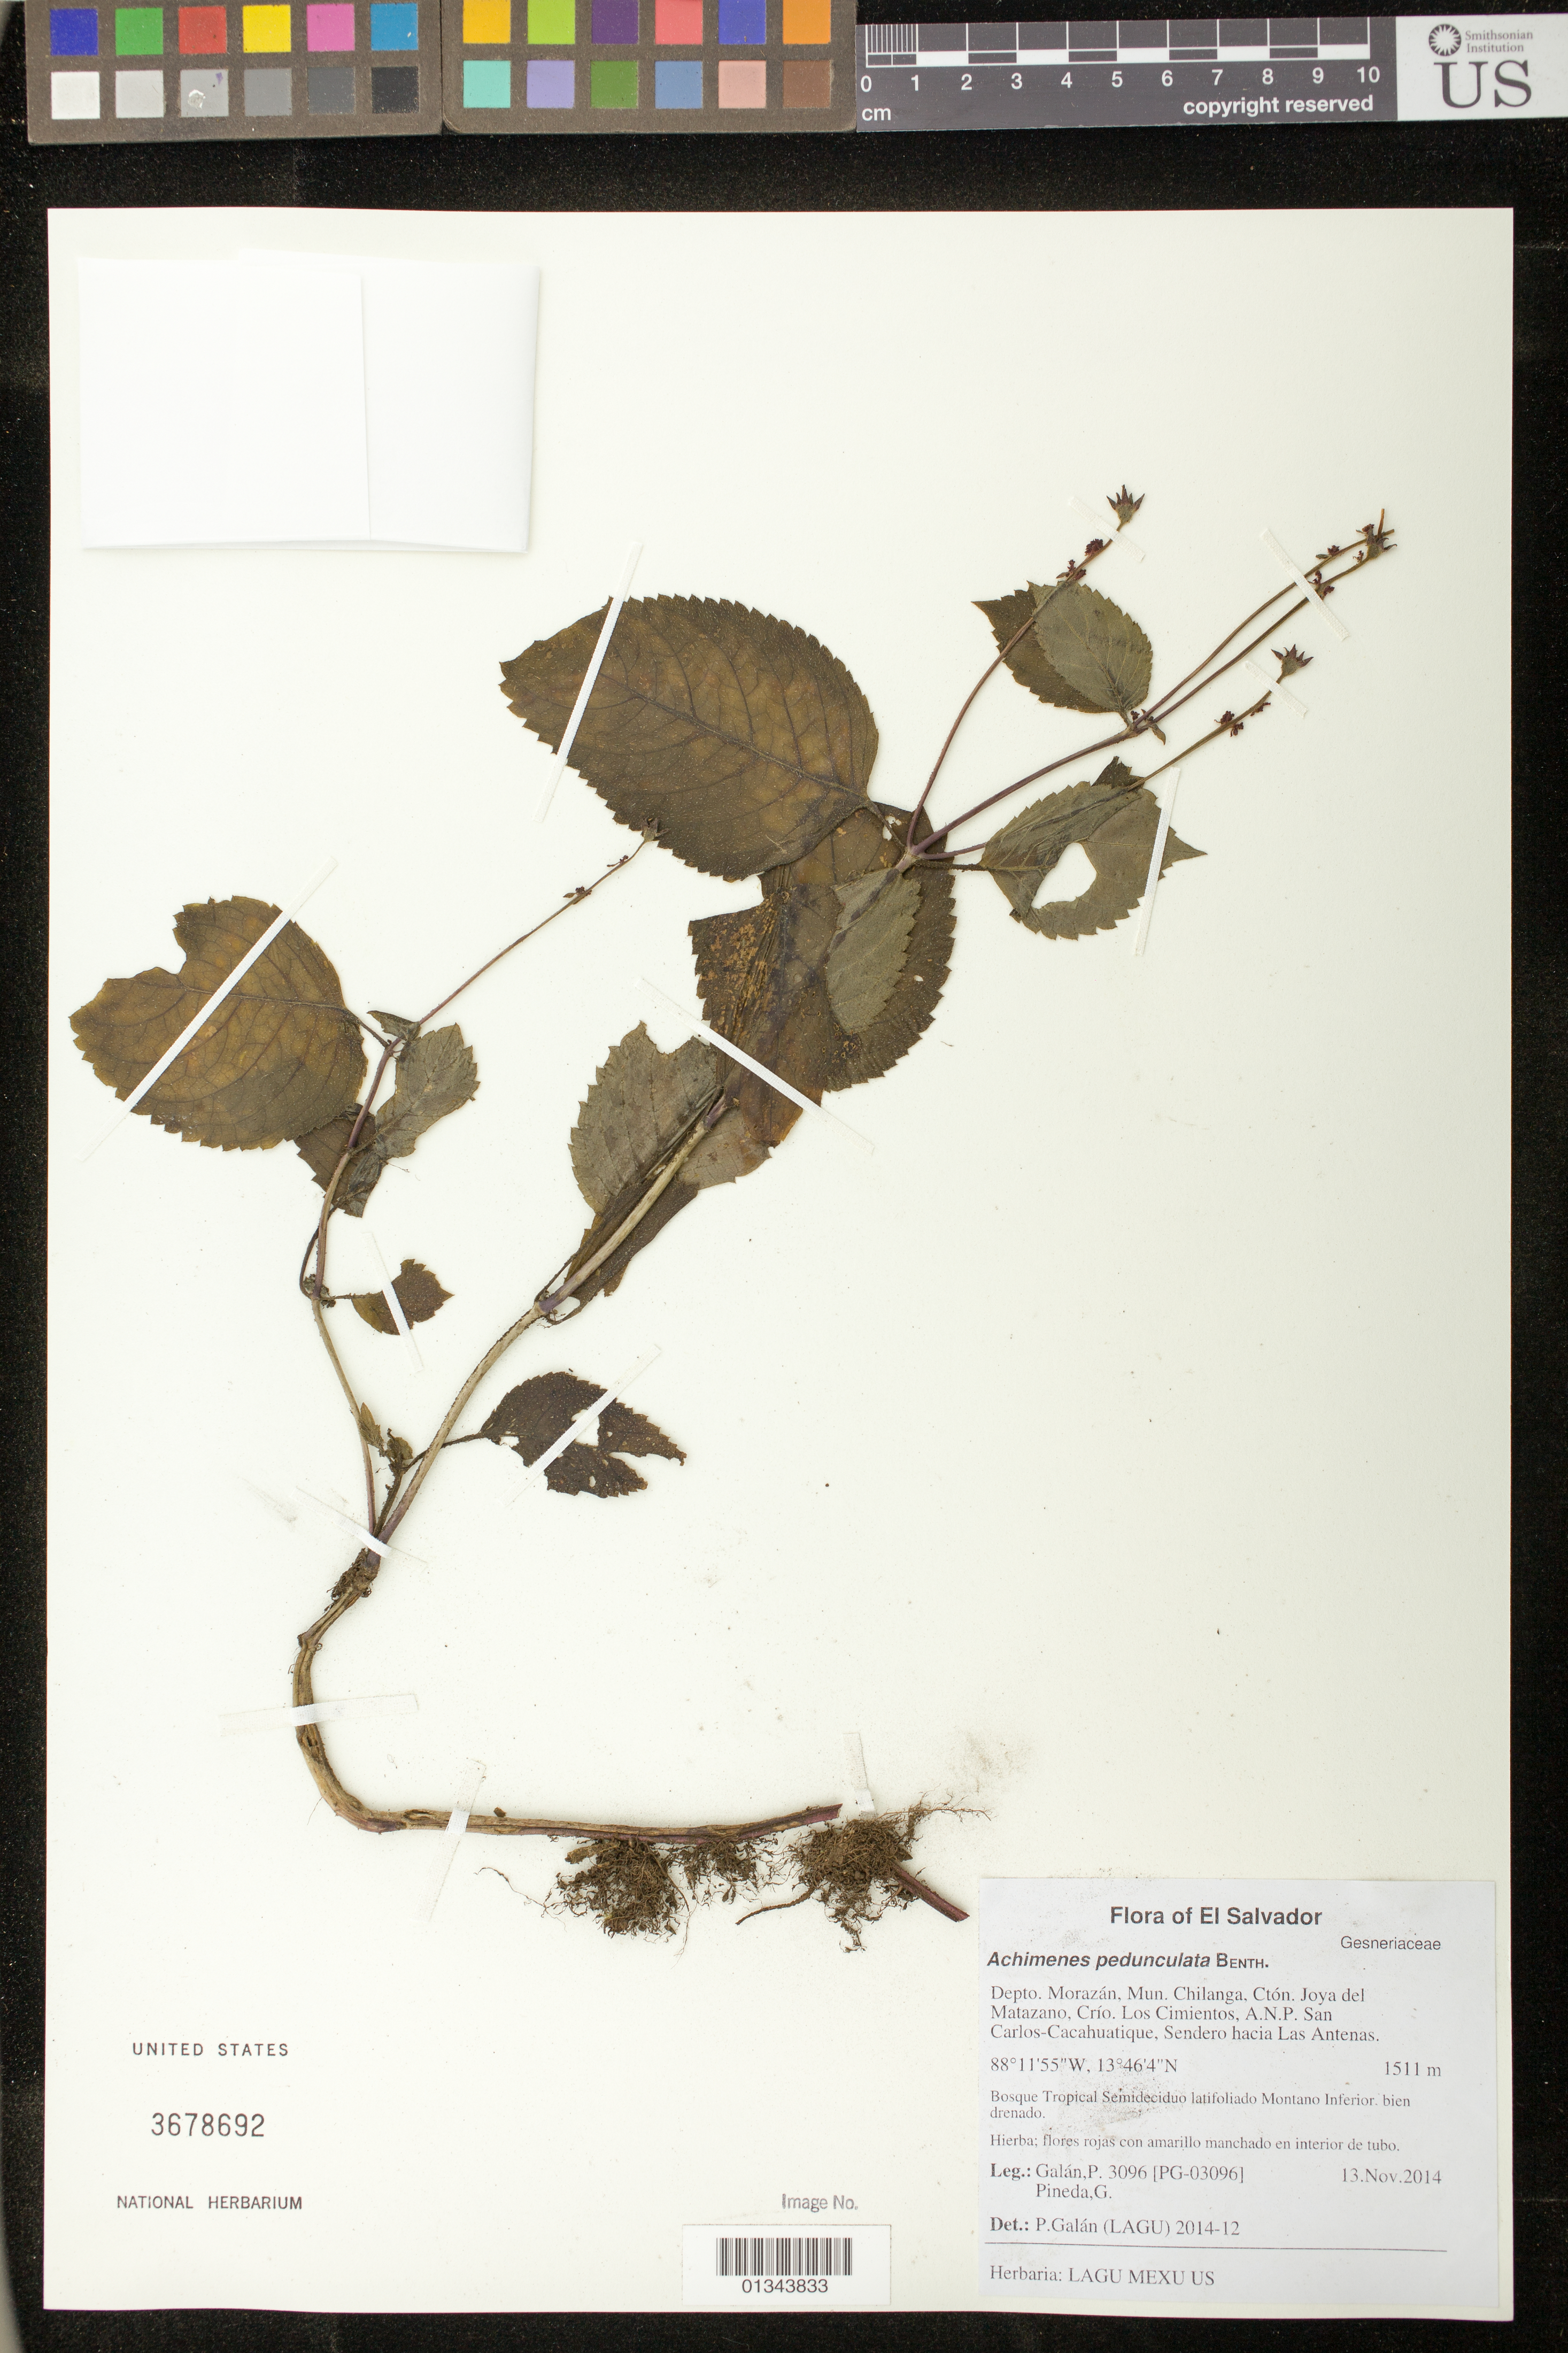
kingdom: Plantae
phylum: Tracheophyta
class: Magnoliopsida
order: Lamiales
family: Gesneriaceae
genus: Achimenes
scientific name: Achimenes pedunculata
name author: Benth.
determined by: Galan, P.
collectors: P. Galan & G. Pineda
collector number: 3096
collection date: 2014-11-13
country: El Salvador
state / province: Morazán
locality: Mun. Chilanga, Cton. Joya del Matazano, Crio. Los Cimientos, A. N. P. San Carlos-Cachuatique, Sendero hacia Las Antenas.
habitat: Bosque tropical semideciduo latifoliado Montano Inferior bien drenado.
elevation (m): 1511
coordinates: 13 46 4 N, 88 11 55 W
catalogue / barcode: US 3678692